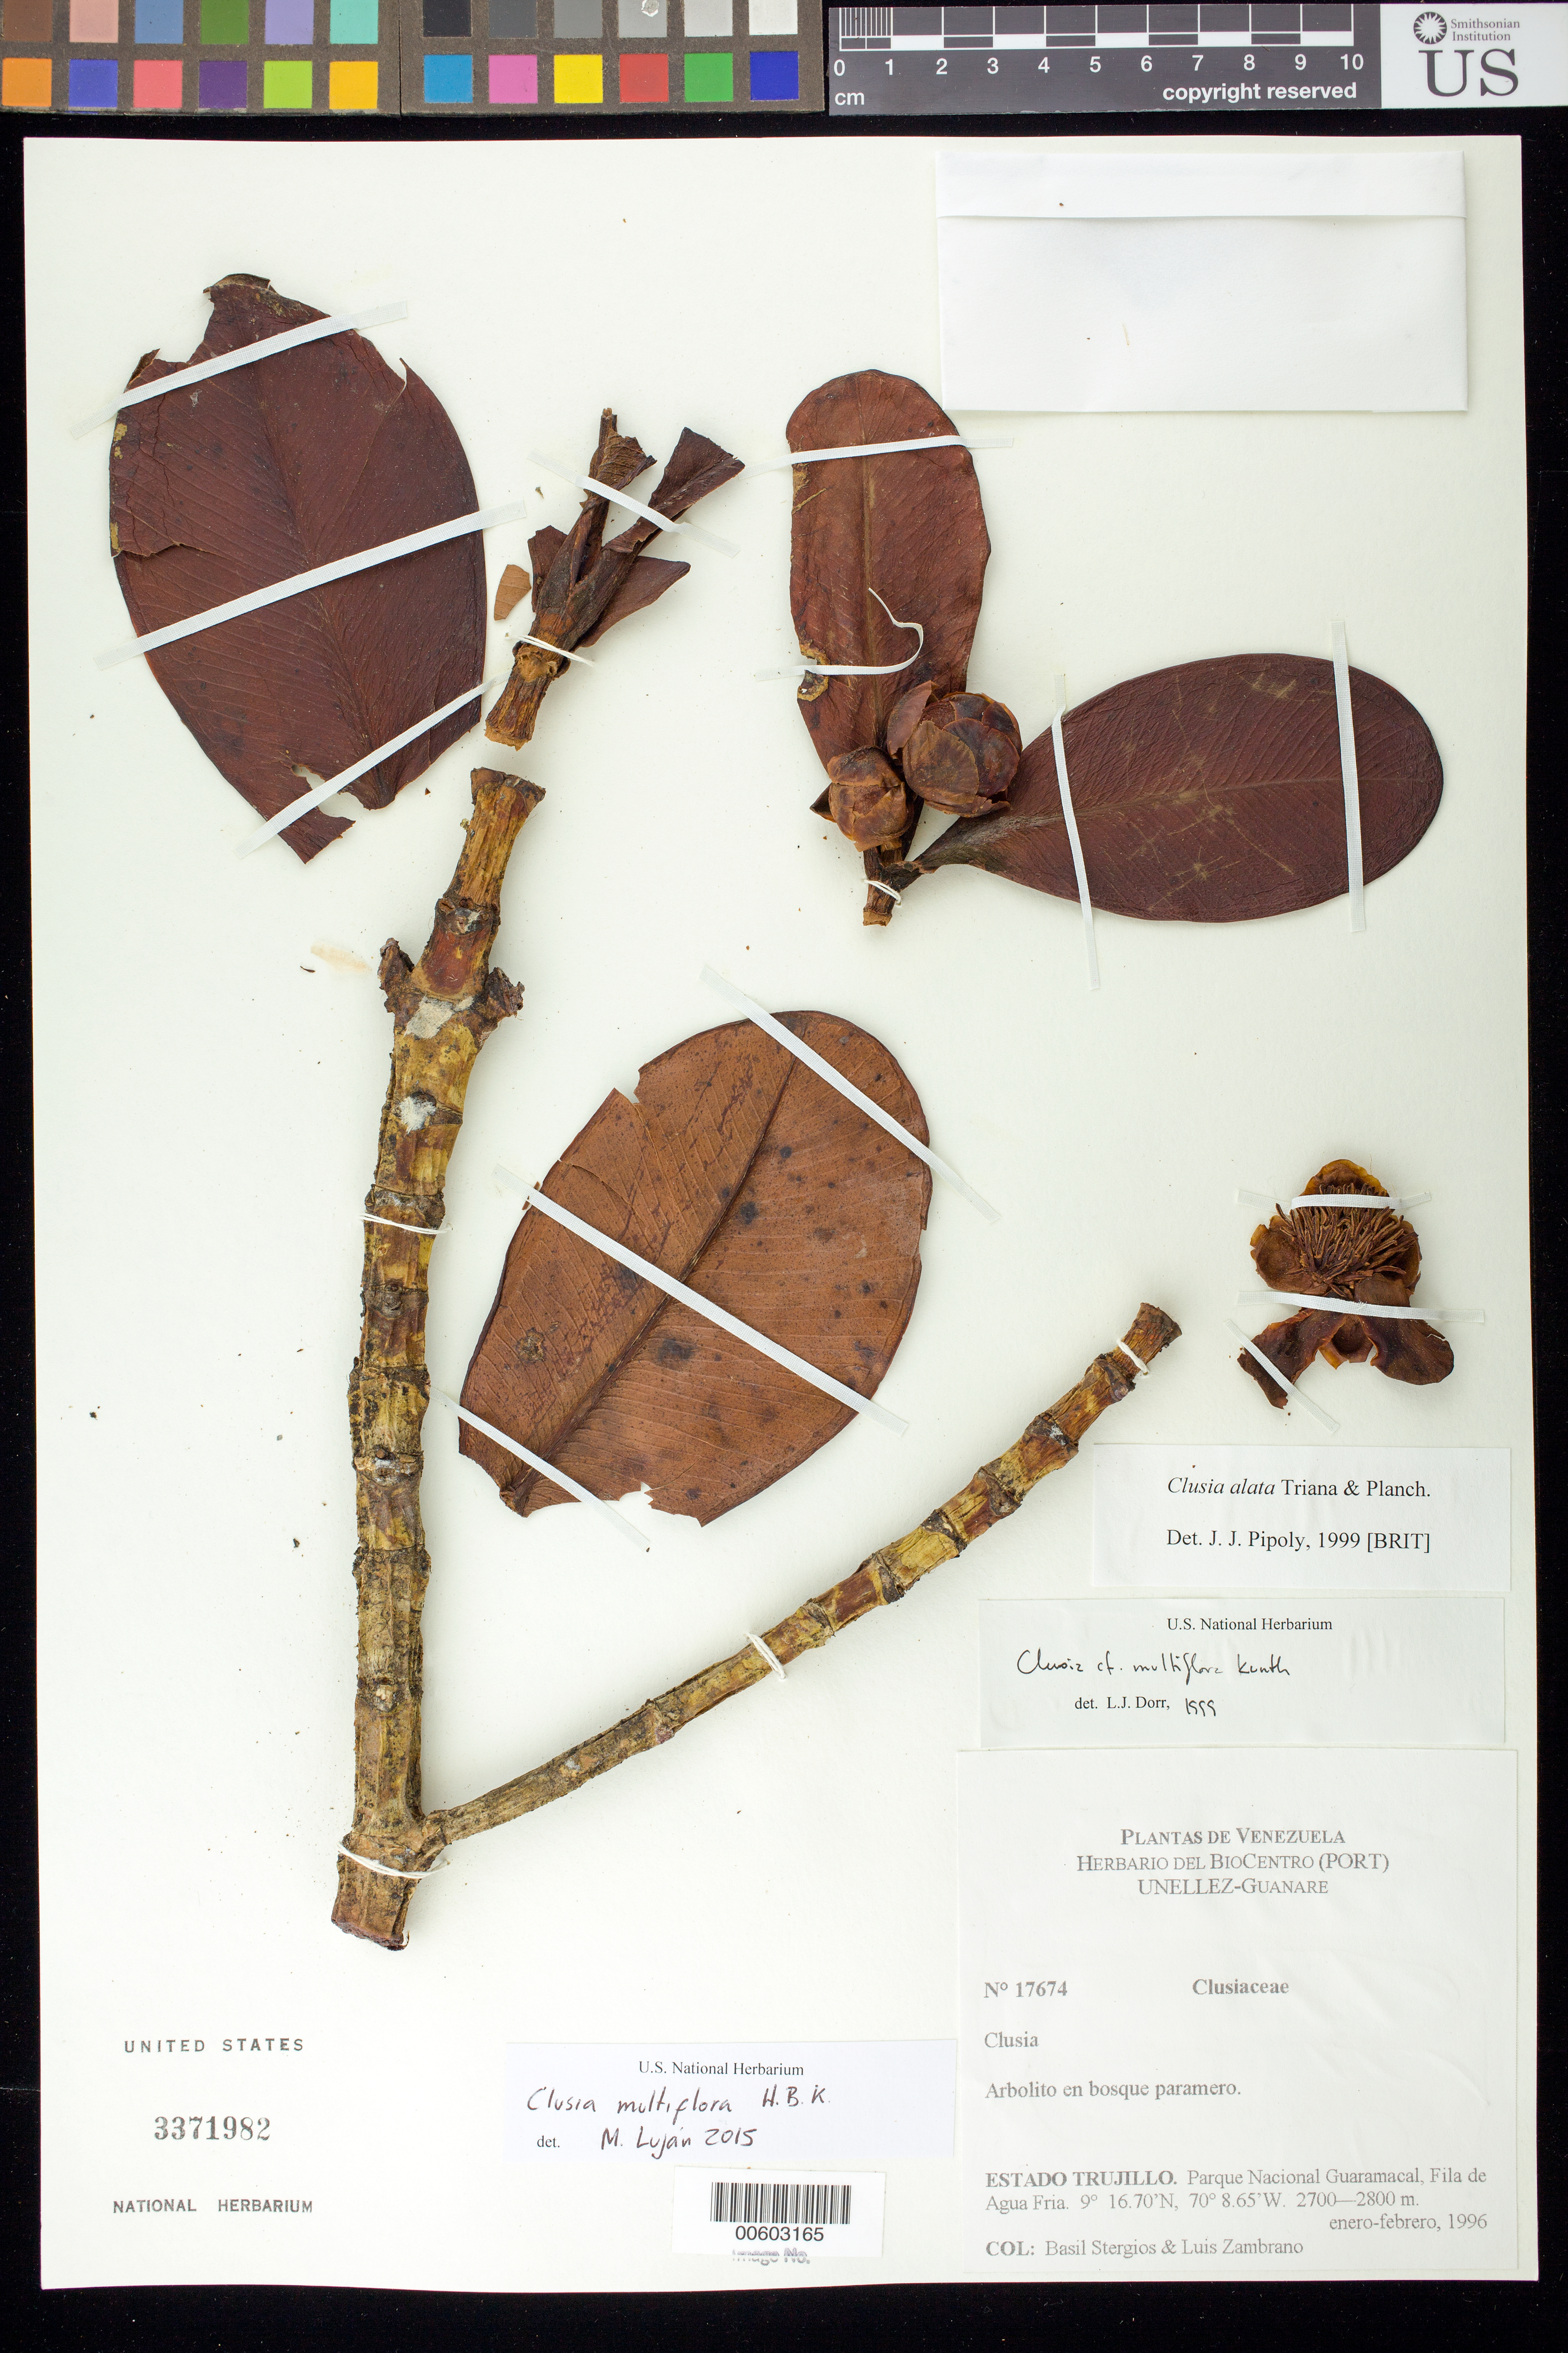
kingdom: Plantae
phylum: Tracheophyta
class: Magnoliopsida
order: Malpighiales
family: Clusiaceae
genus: Clusia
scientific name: Clusia multiflora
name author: Kunth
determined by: Lujan, M.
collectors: B. G. Stergios & L. Zambrano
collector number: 17674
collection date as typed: Jan 1996 to -- Feb 1996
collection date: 1996-01/1996-02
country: Venezuela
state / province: Trujillo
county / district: Boconó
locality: Parque Nacional Guaramacal, Fila de Agua Fria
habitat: Bosque paramero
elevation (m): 2700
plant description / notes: BRIT, PORT, US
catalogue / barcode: US 3371982